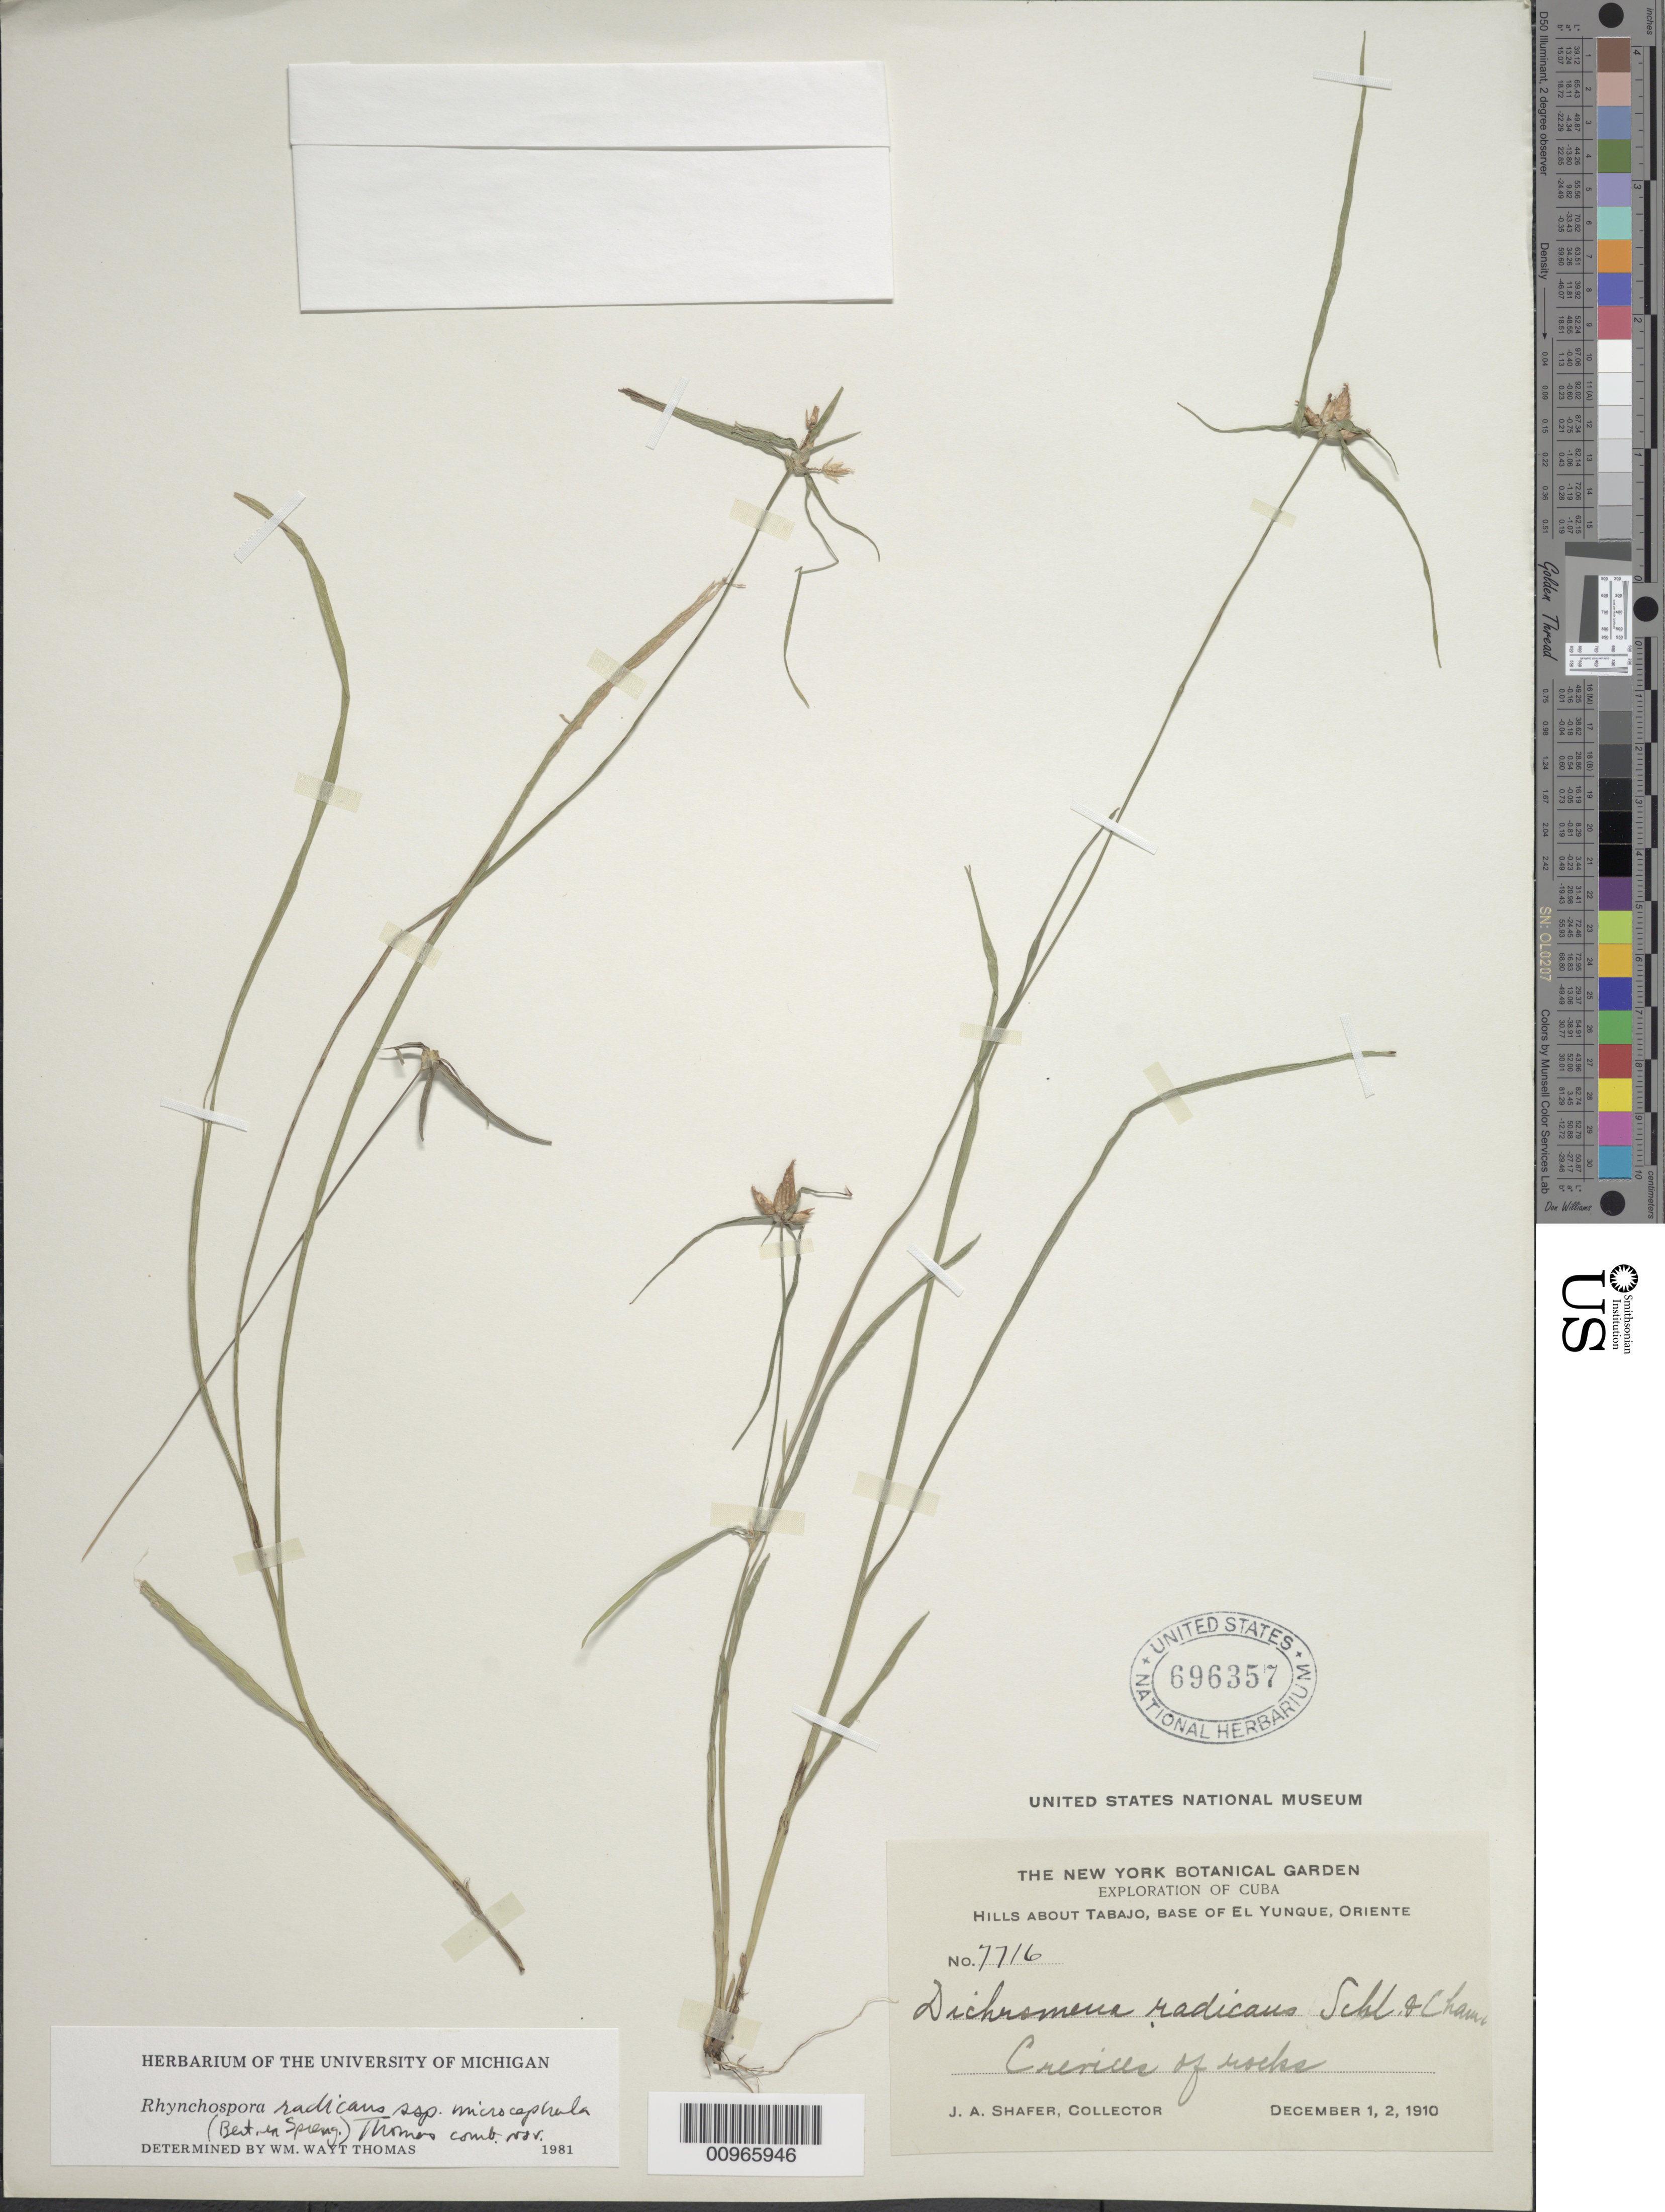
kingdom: Plantae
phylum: Tracheophyta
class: Liliopsida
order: Poales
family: Cyperaceae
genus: Rhynchospora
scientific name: Rhynchospora radicans subsp. microcephala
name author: (Bertero ex Spreng.) W.W. Thomas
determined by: Thomas, W. W.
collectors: J. A. Shafer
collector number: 7716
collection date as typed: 01 Dec 1910 to 02 dec 1910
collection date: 1910-12-01/1910-12-02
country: Cuba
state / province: Oriente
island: Cuba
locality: Hilla about Tabajo, base of El Yunque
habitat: Crevices of rocks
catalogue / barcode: US 696357